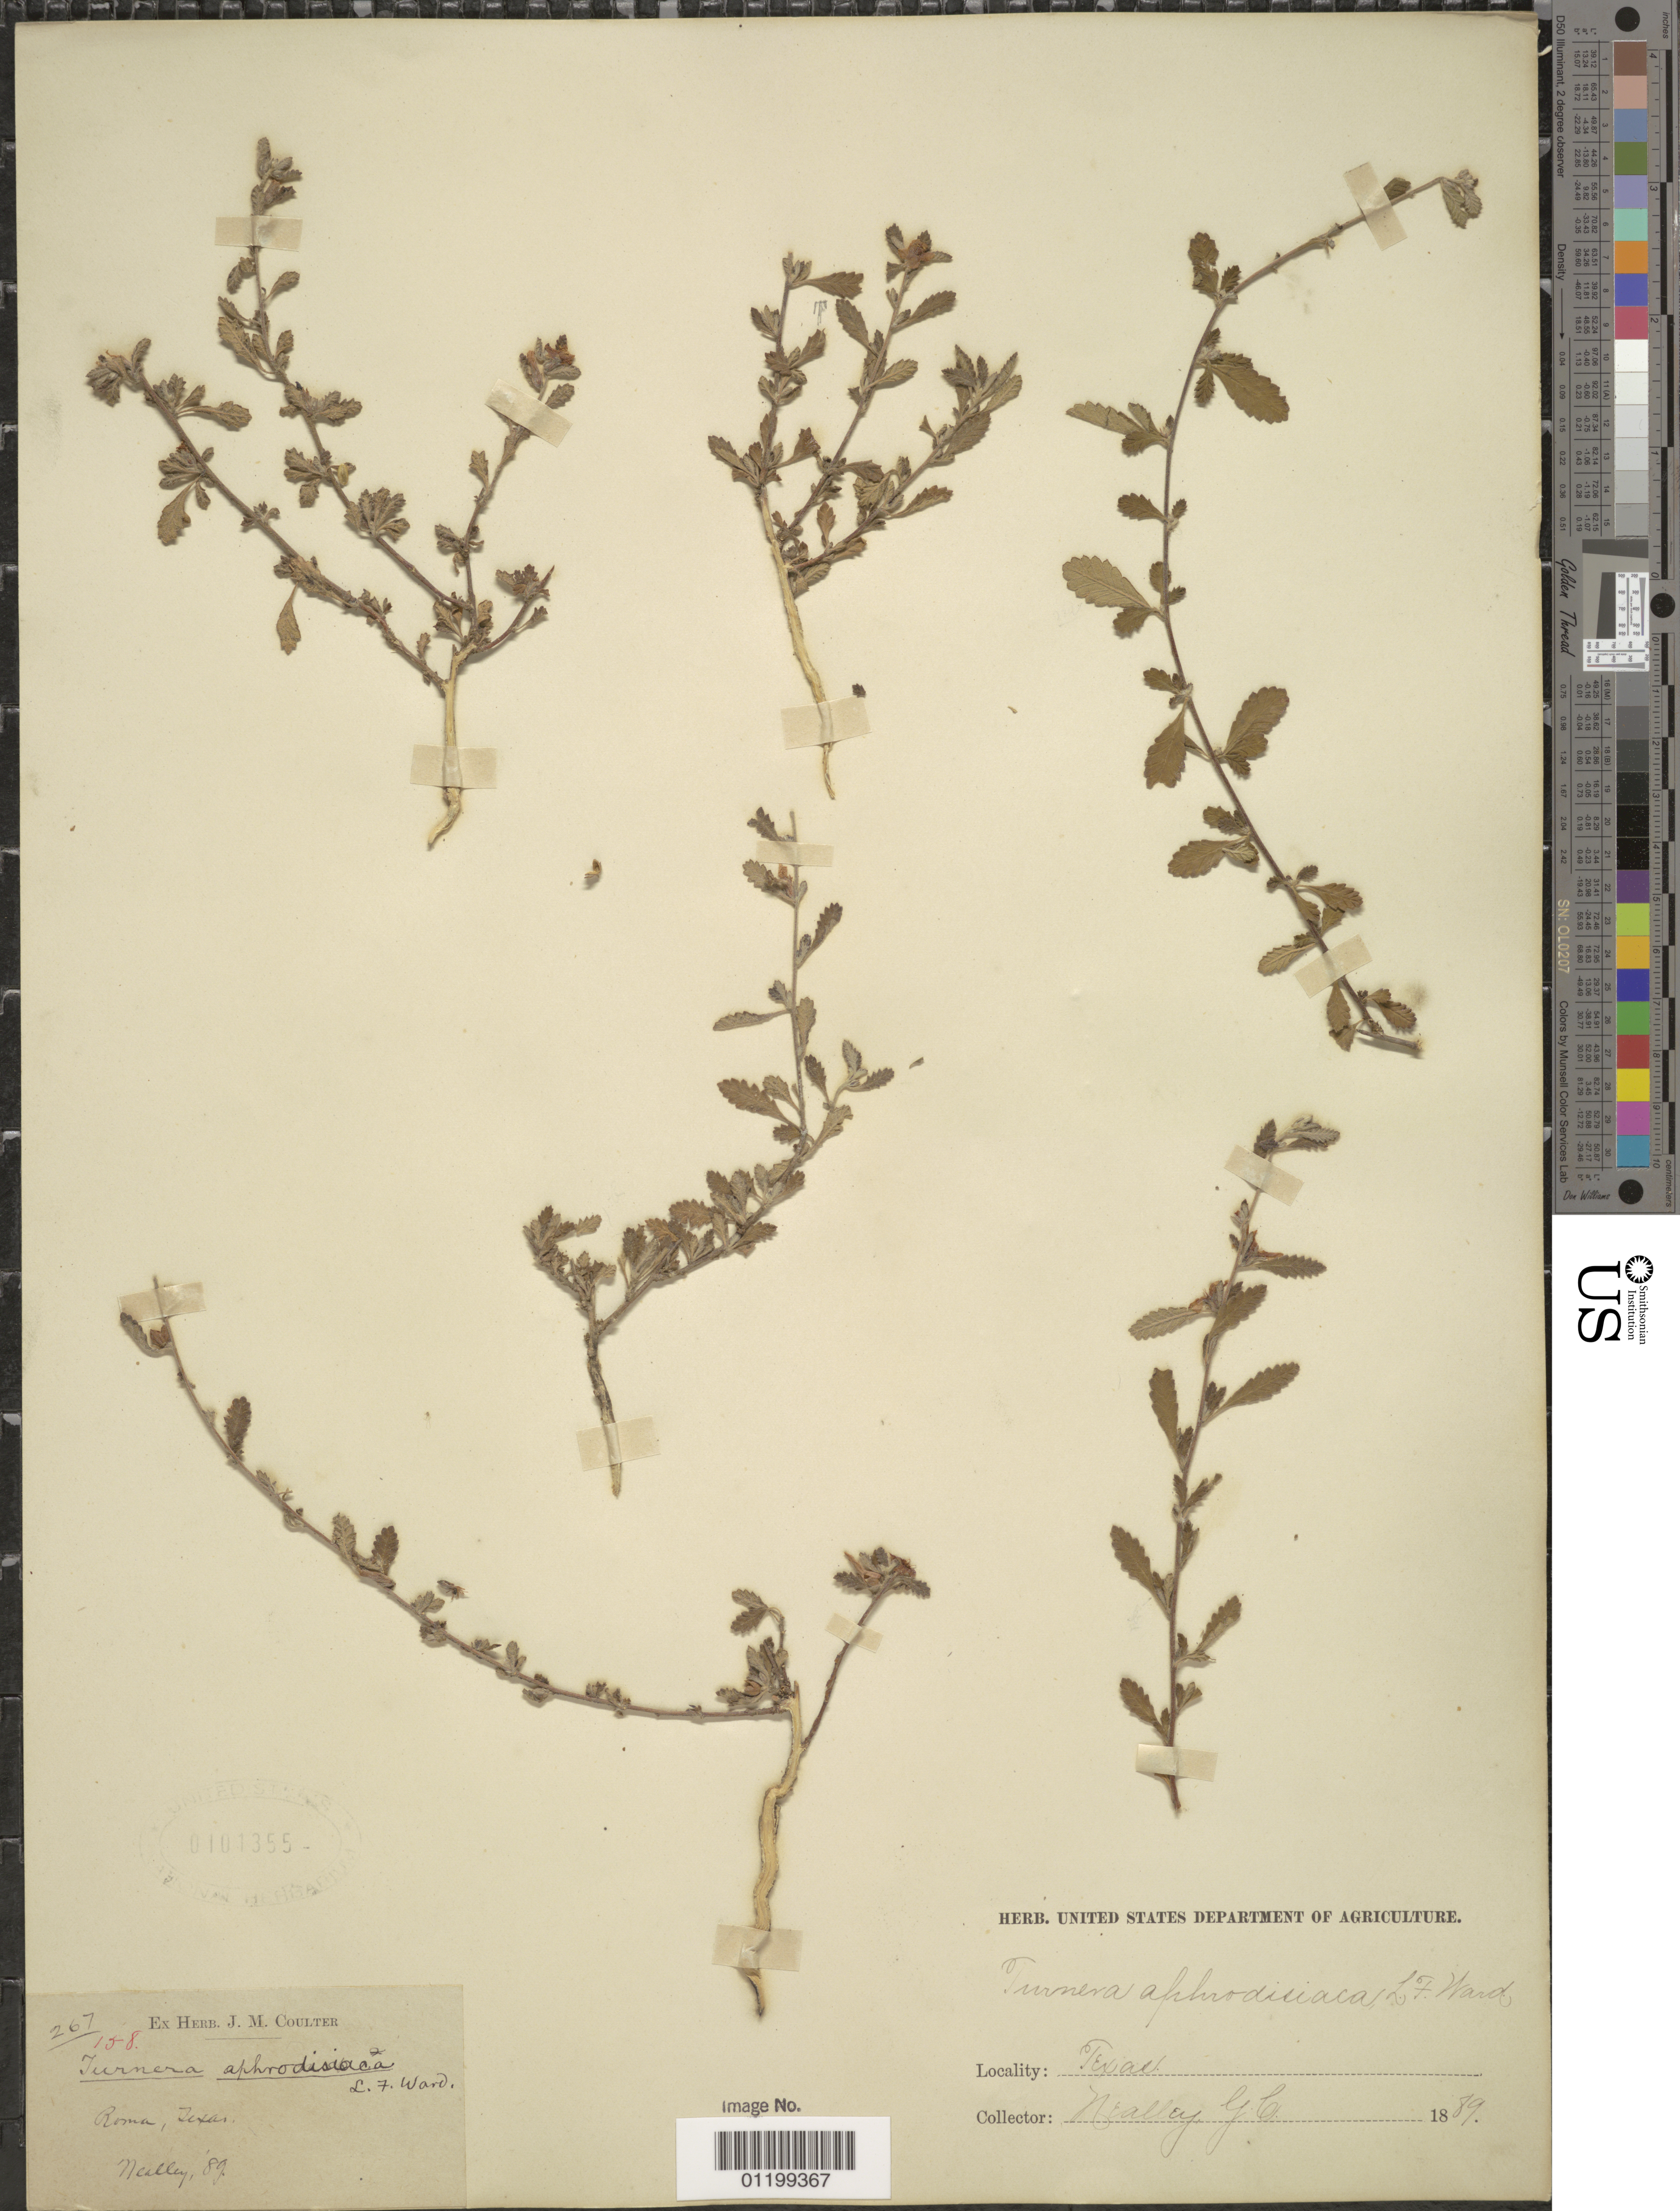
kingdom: Plantae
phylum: Tracheophyta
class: Magnoliopsida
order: Malpighiales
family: Turneraceae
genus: Turnera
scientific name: Turnera diffusa var. aphrodisiaca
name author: (Ward) Urb.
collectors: G. C. Nealley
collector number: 267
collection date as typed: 1889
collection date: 1889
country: United States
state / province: Texas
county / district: Starr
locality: Roma.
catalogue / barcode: US 101355